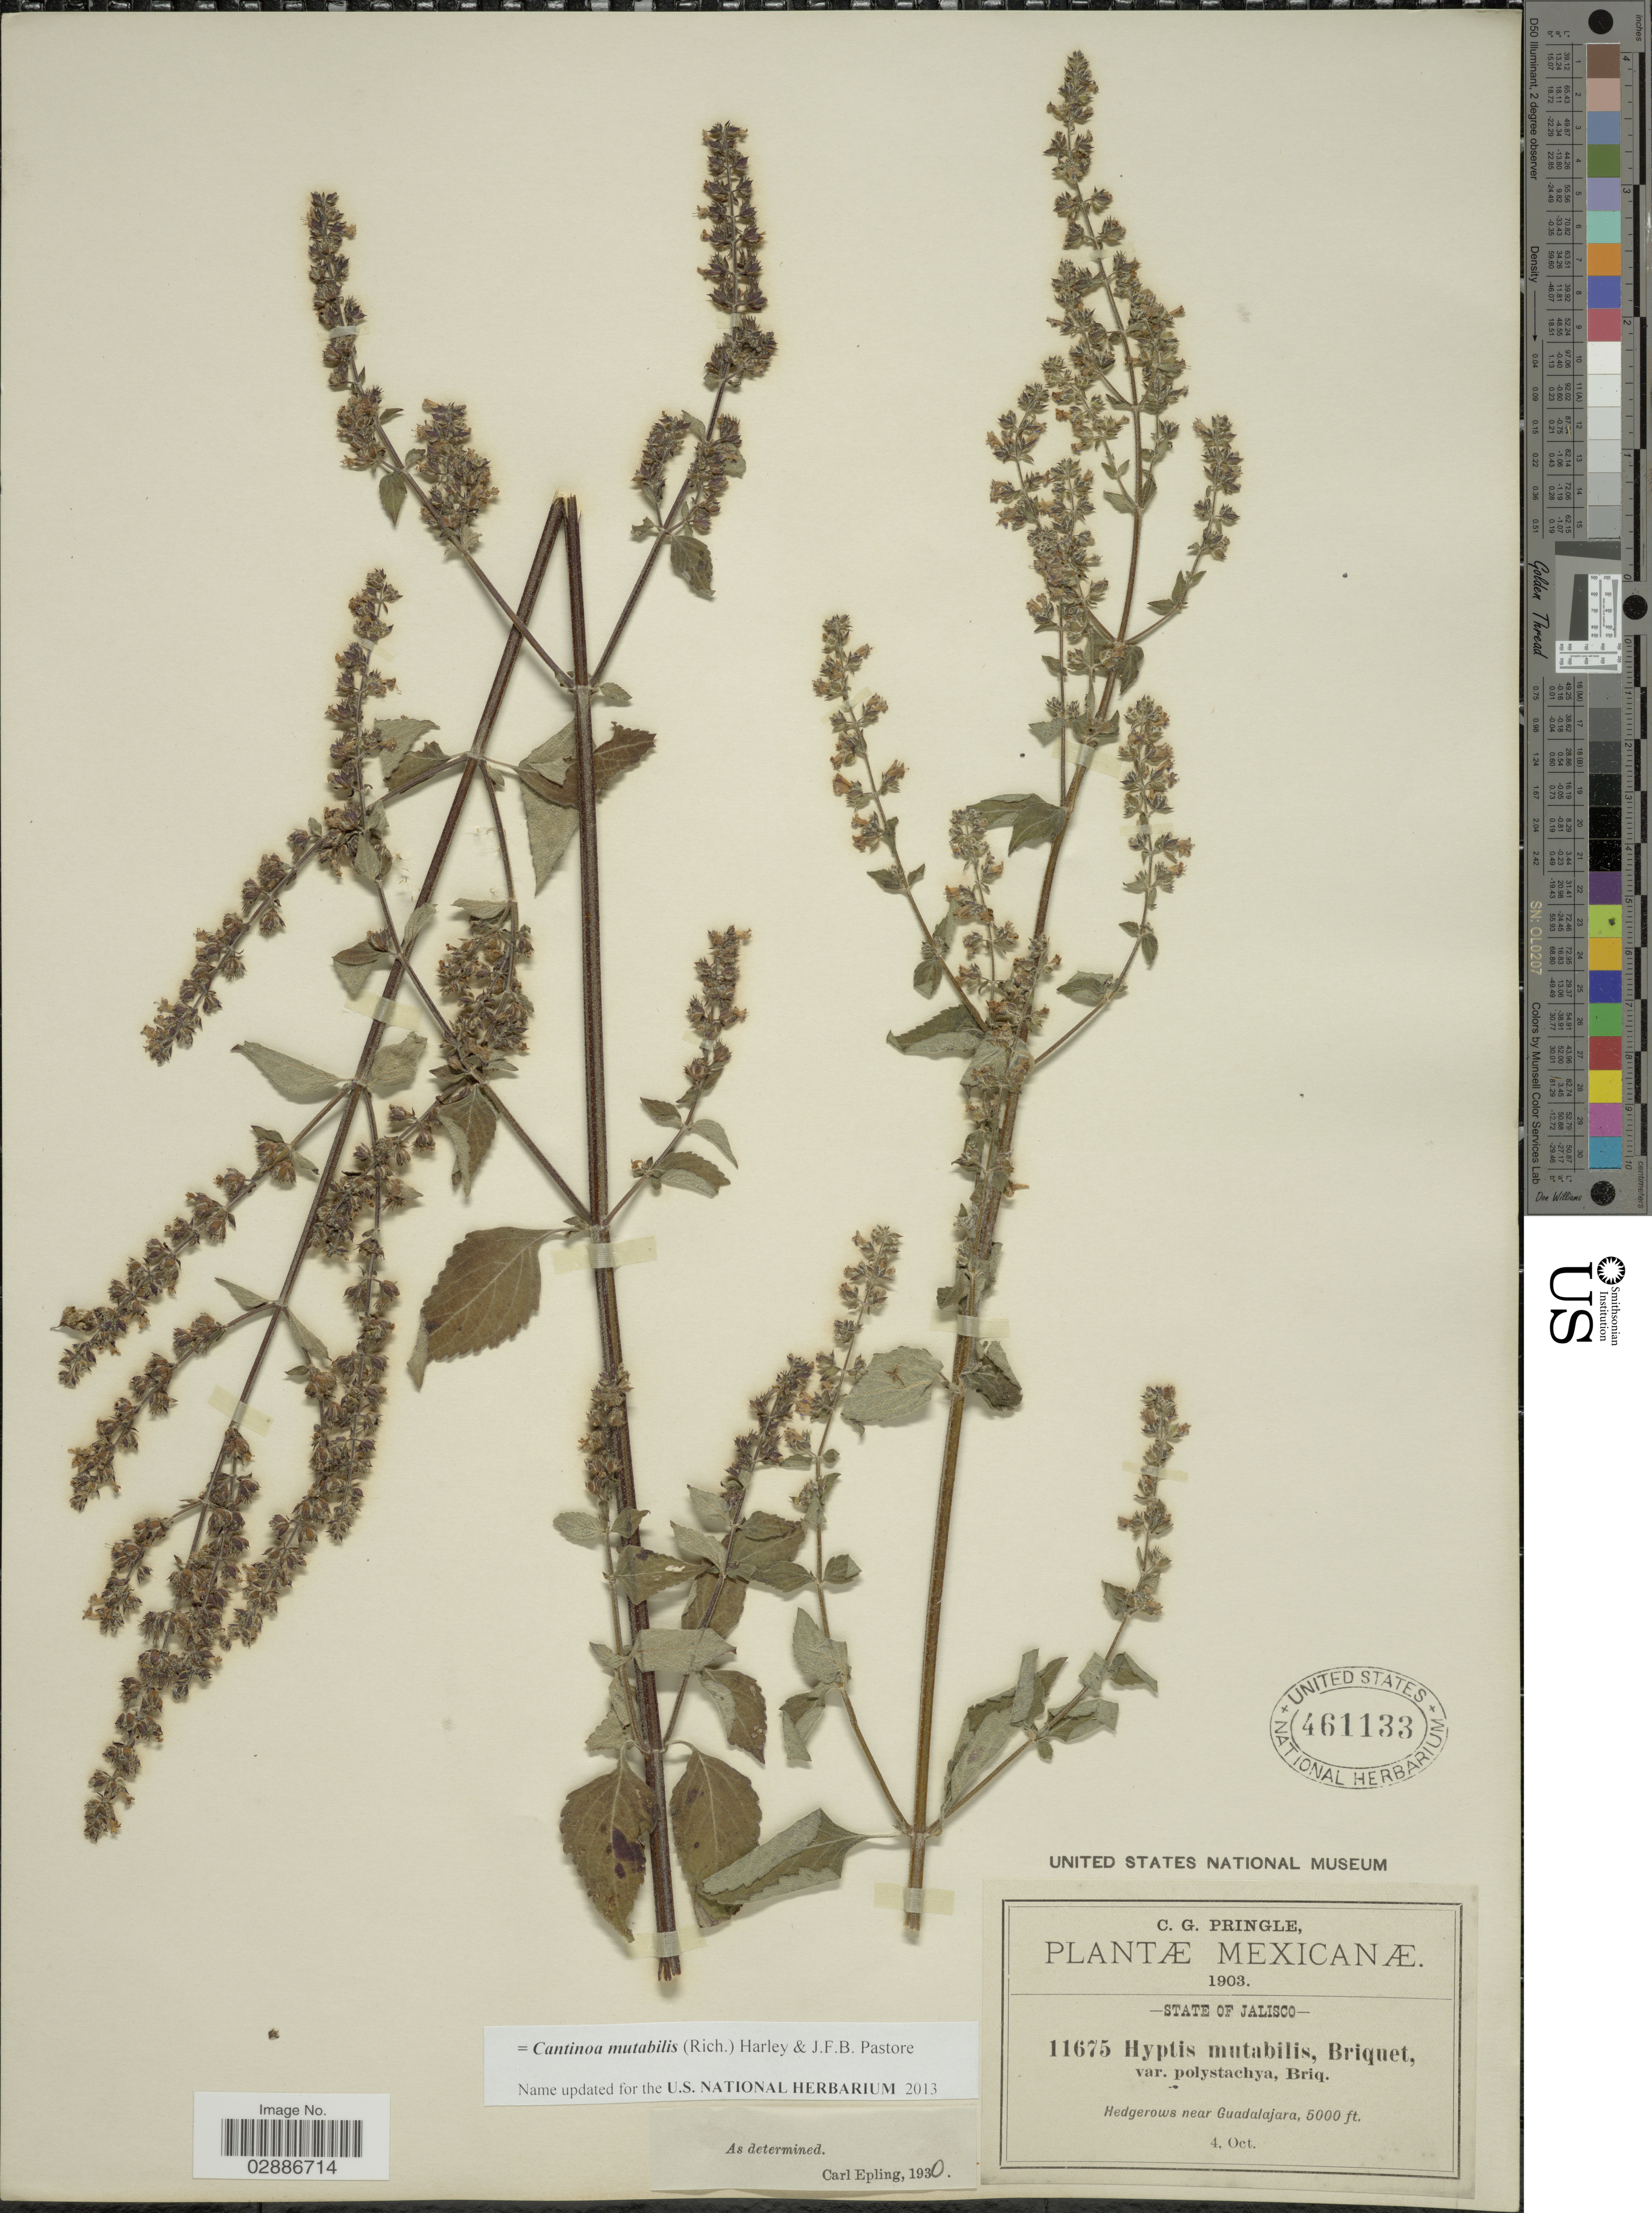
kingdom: Plantae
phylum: Tracheophyta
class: Magnoliopsida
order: Lamiales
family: Lamiaceae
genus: Cantinoa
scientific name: Cantinoa mutabilis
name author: (Epling) Harley & J.F.B. Pastore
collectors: C. G. Pringle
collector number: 11675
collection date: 1903-10-04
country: Mexico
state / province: Jalisco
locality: Hedgerows near Guadalajara.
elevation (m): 1524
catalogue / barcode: US 461133